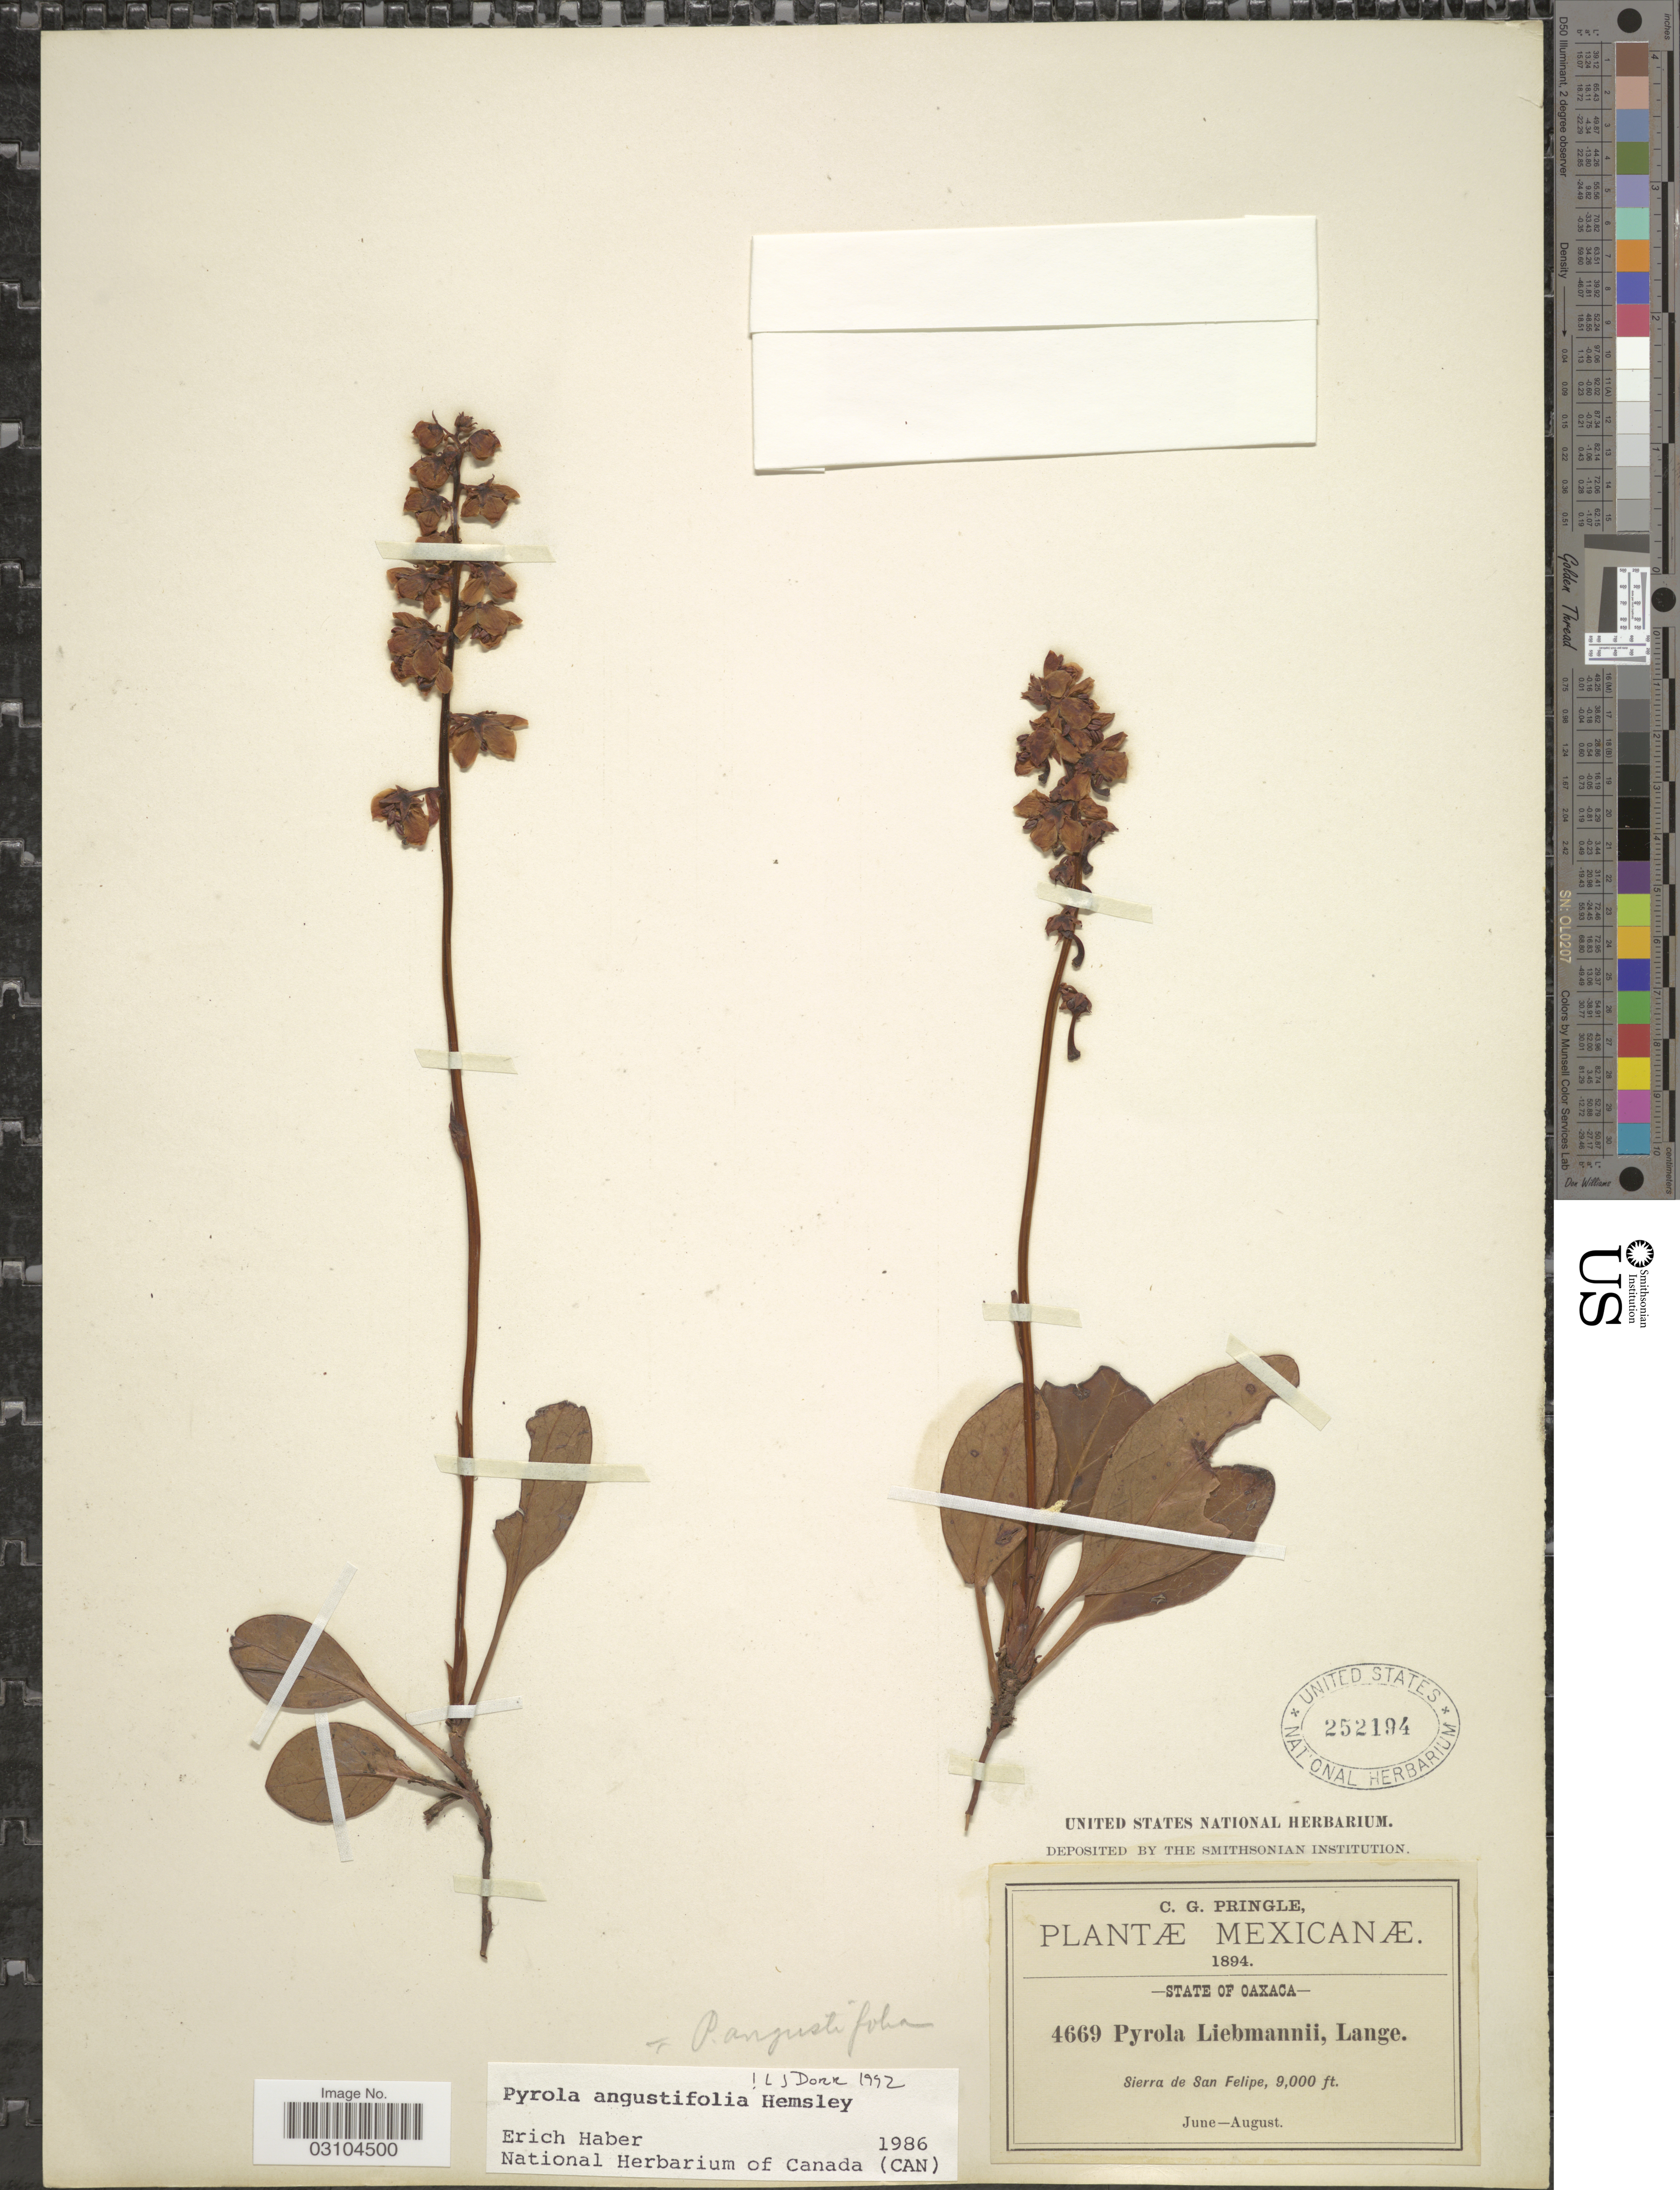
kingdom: Plantae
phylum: Tracheophyta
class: Magnoliopsida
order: Ericales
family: Ericaceae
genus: Pyrola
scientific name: Pyrola angustifolia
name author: (Alef.) Hemsl.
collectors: C. G. Pringle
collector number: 4669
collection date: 1894-06/1894-08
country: Mexico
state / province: Oaxaca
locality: Sierra de San Felipe.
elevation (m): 2743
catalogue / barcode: US 252194